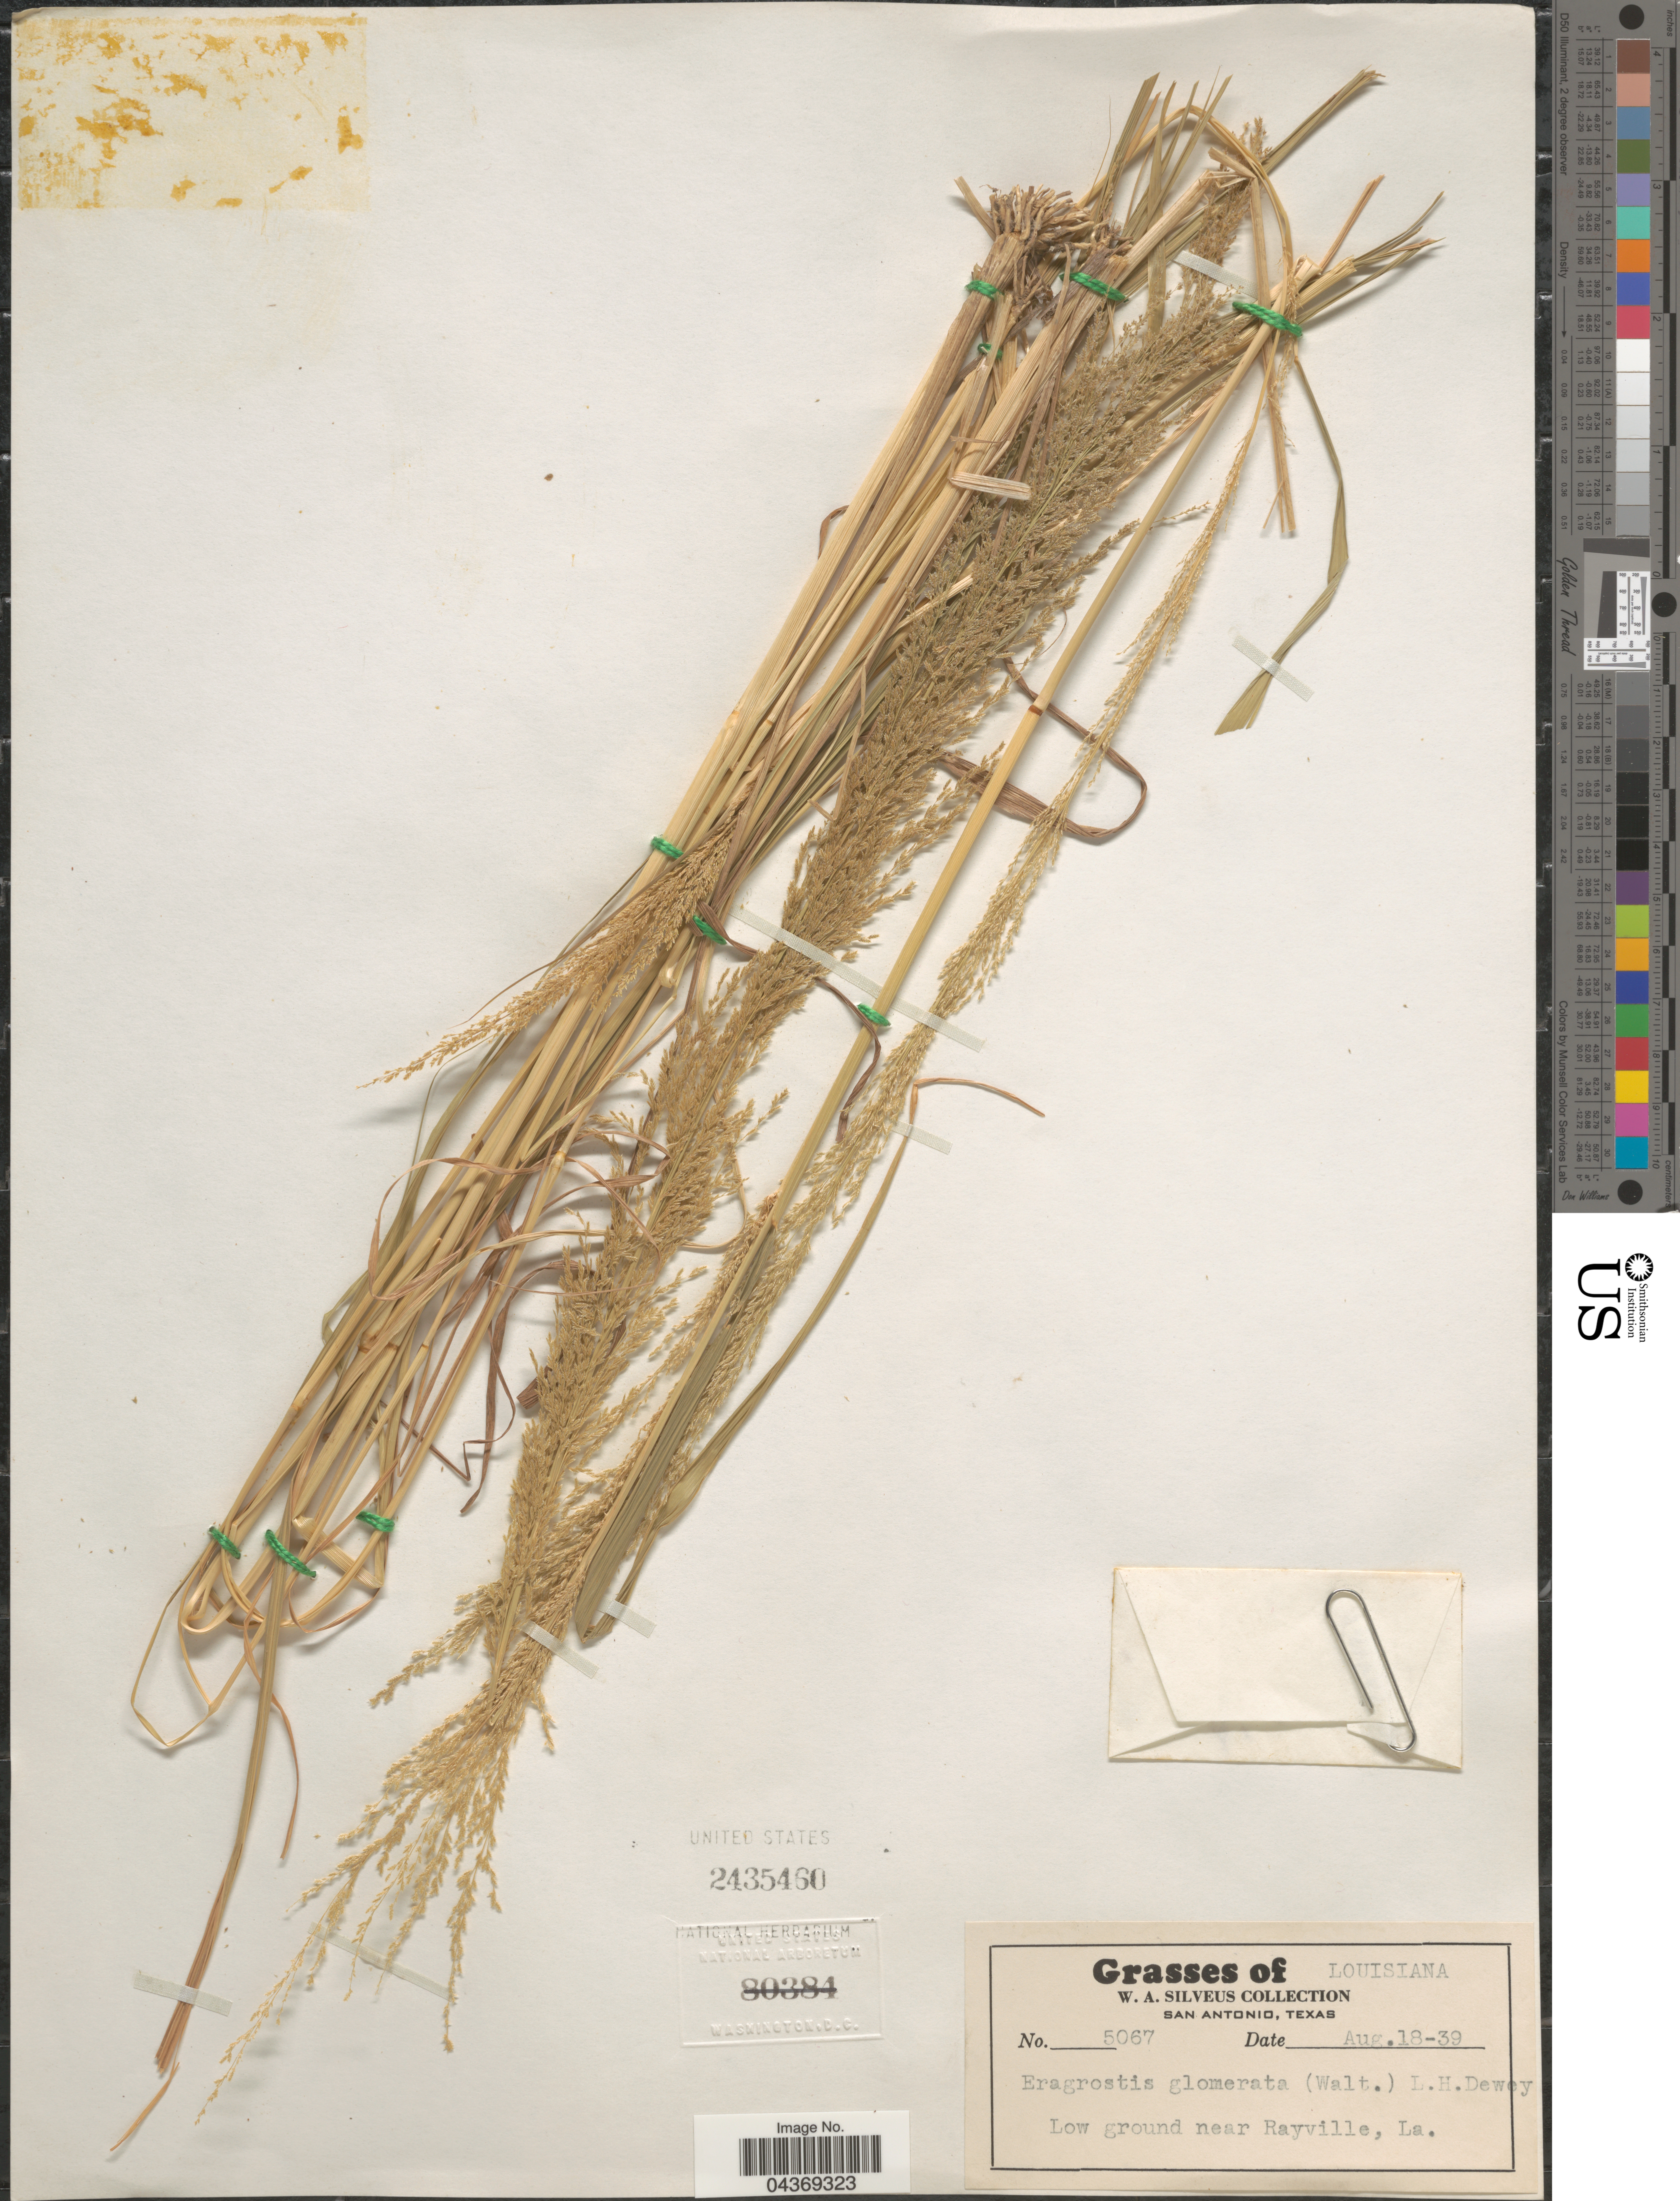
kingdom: Plantae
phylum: Tracheophyta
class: Liliopsida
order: Poales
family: Poaceae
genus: Eragrostis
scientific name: Eragrostis japonica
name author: (Thunb.) Trin.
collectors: W. Silveus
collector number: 5067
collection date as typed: Transcribed d/m/y: 18/8/39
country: United States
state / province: Louisiana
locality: Low ground near Rayville.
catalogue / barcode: US 2435460